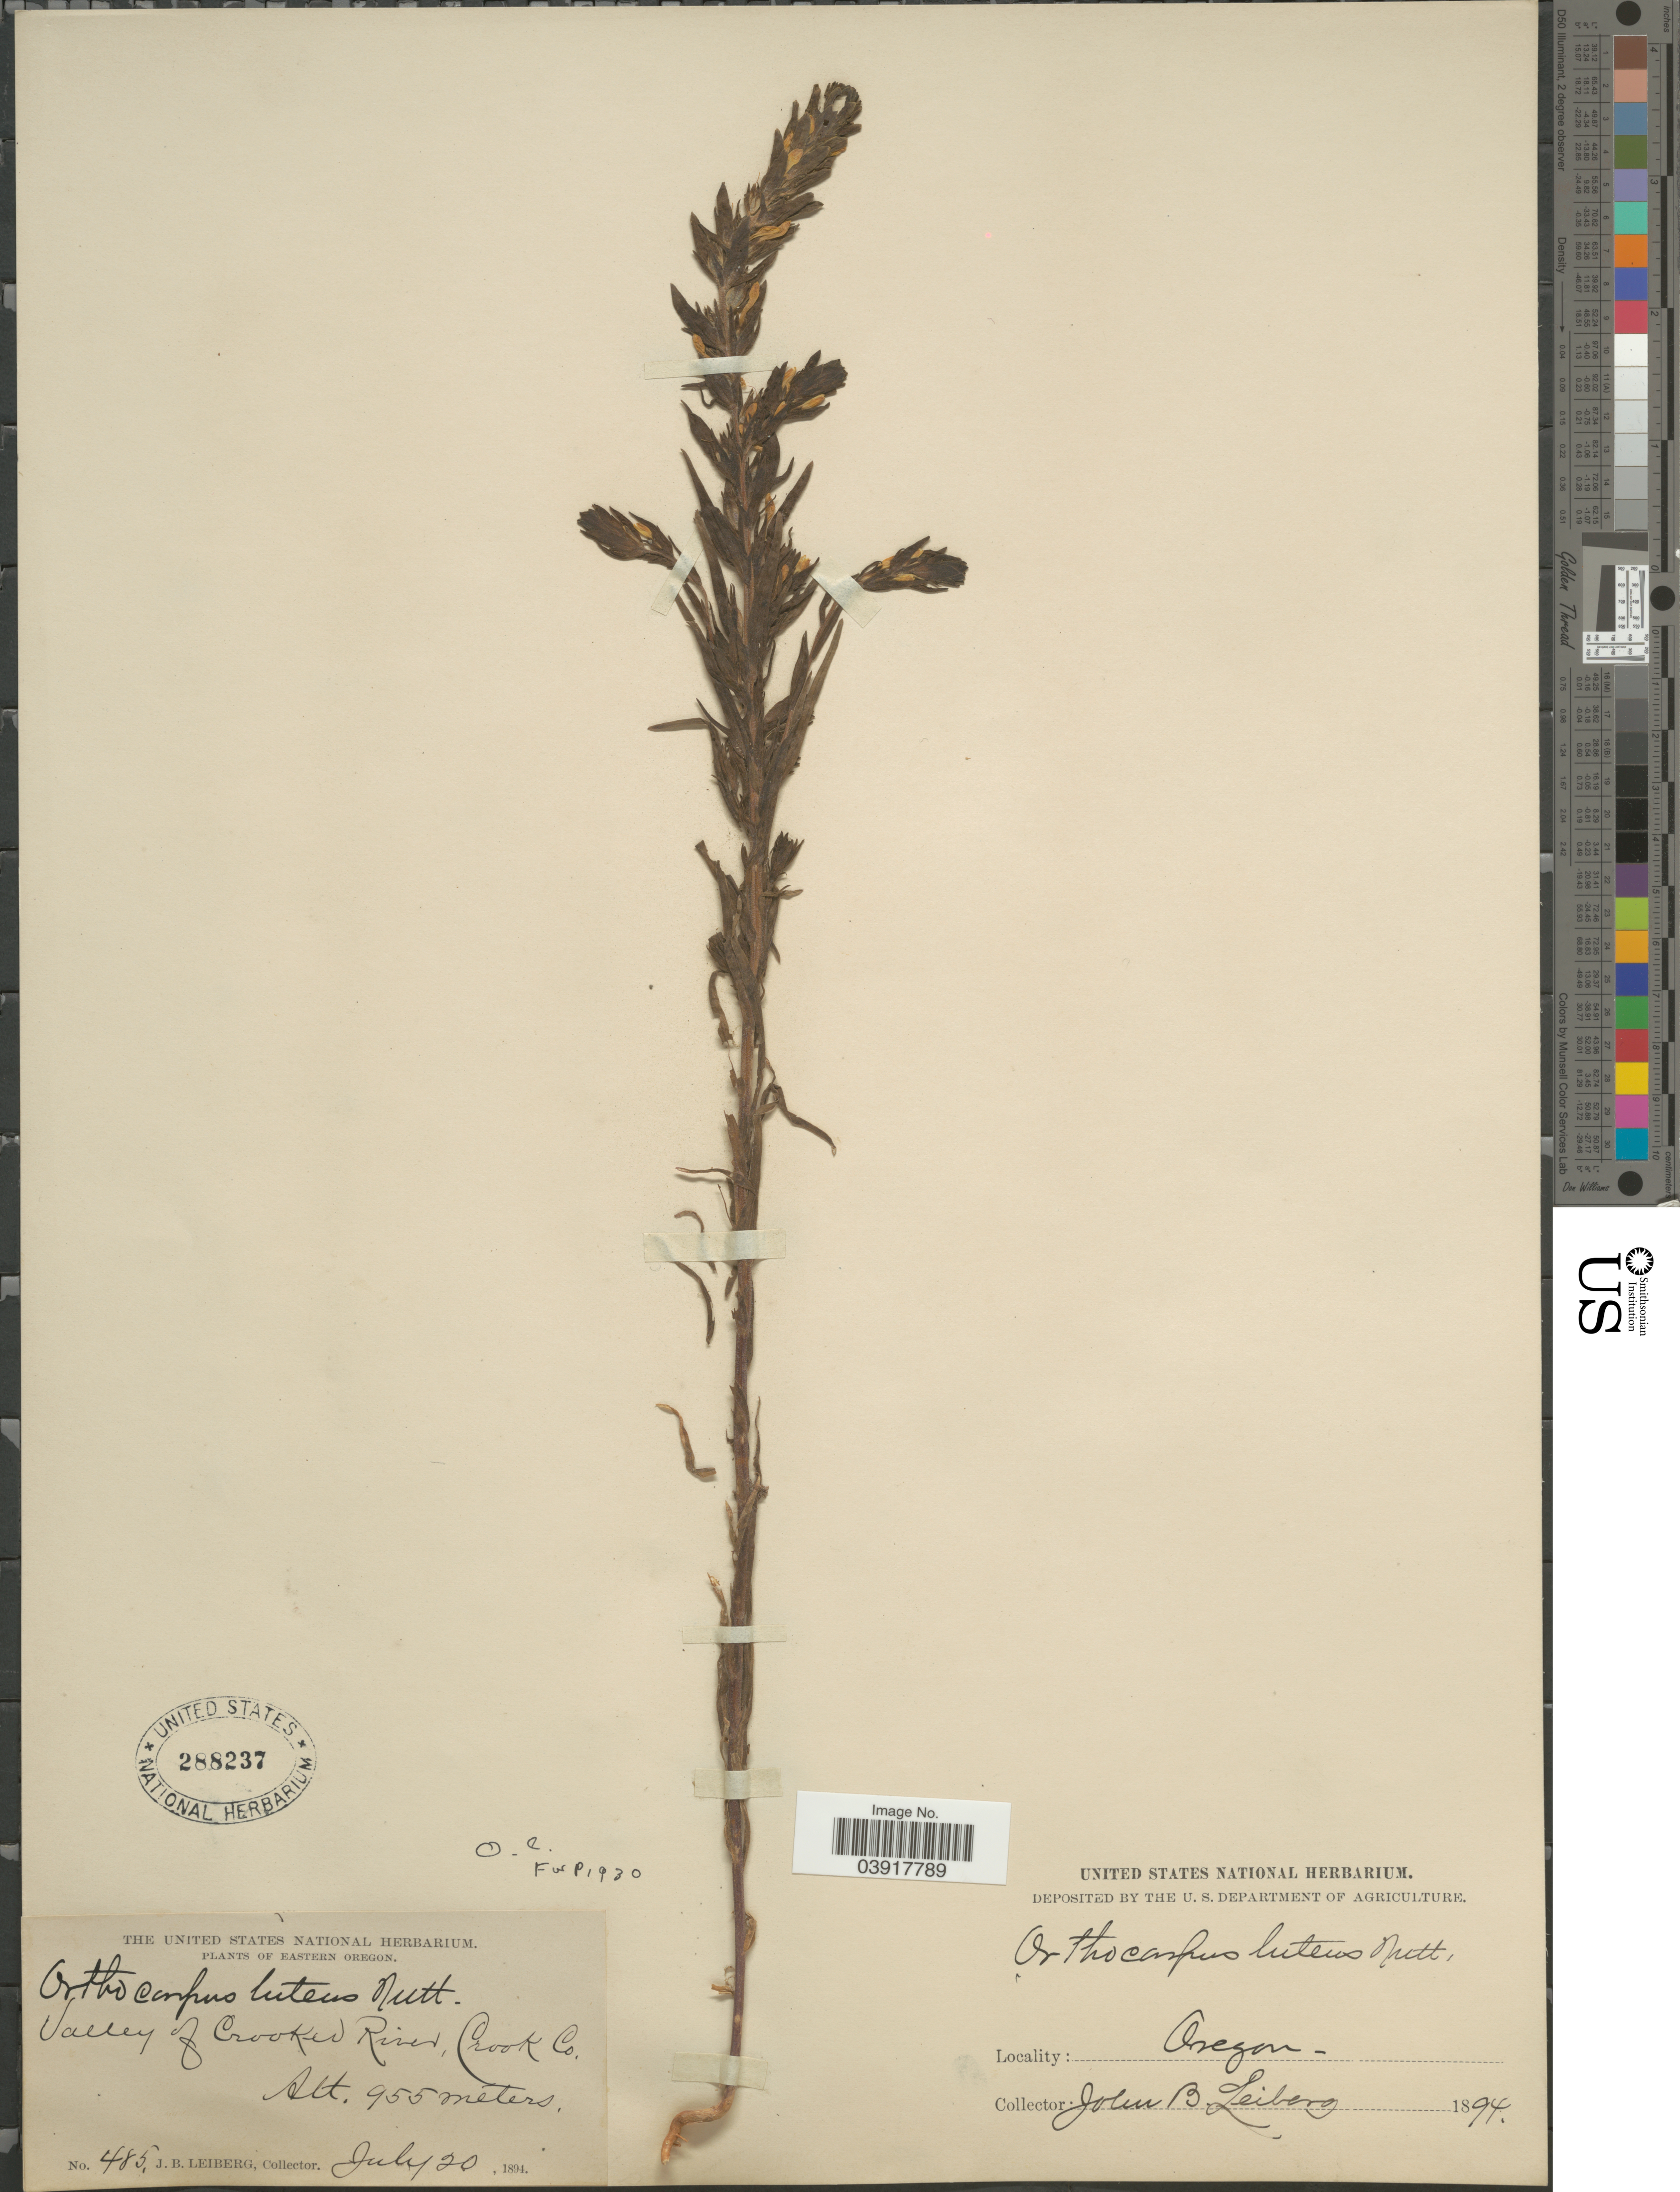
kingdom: Plantae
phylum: Tracheophyta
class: Magnoliopsida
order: Lamiales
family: Orobanchaceae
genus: Orthocarpus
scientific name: Orthocarpus luteus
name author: Nutt.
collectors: J. B. Leiberg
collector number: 485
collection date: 1894-07-20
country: United States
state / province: Oregon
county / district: Crook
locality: Eastern Oregon. Valley of Crooker River, Crook Co.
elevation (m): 955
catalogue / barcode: US 288237